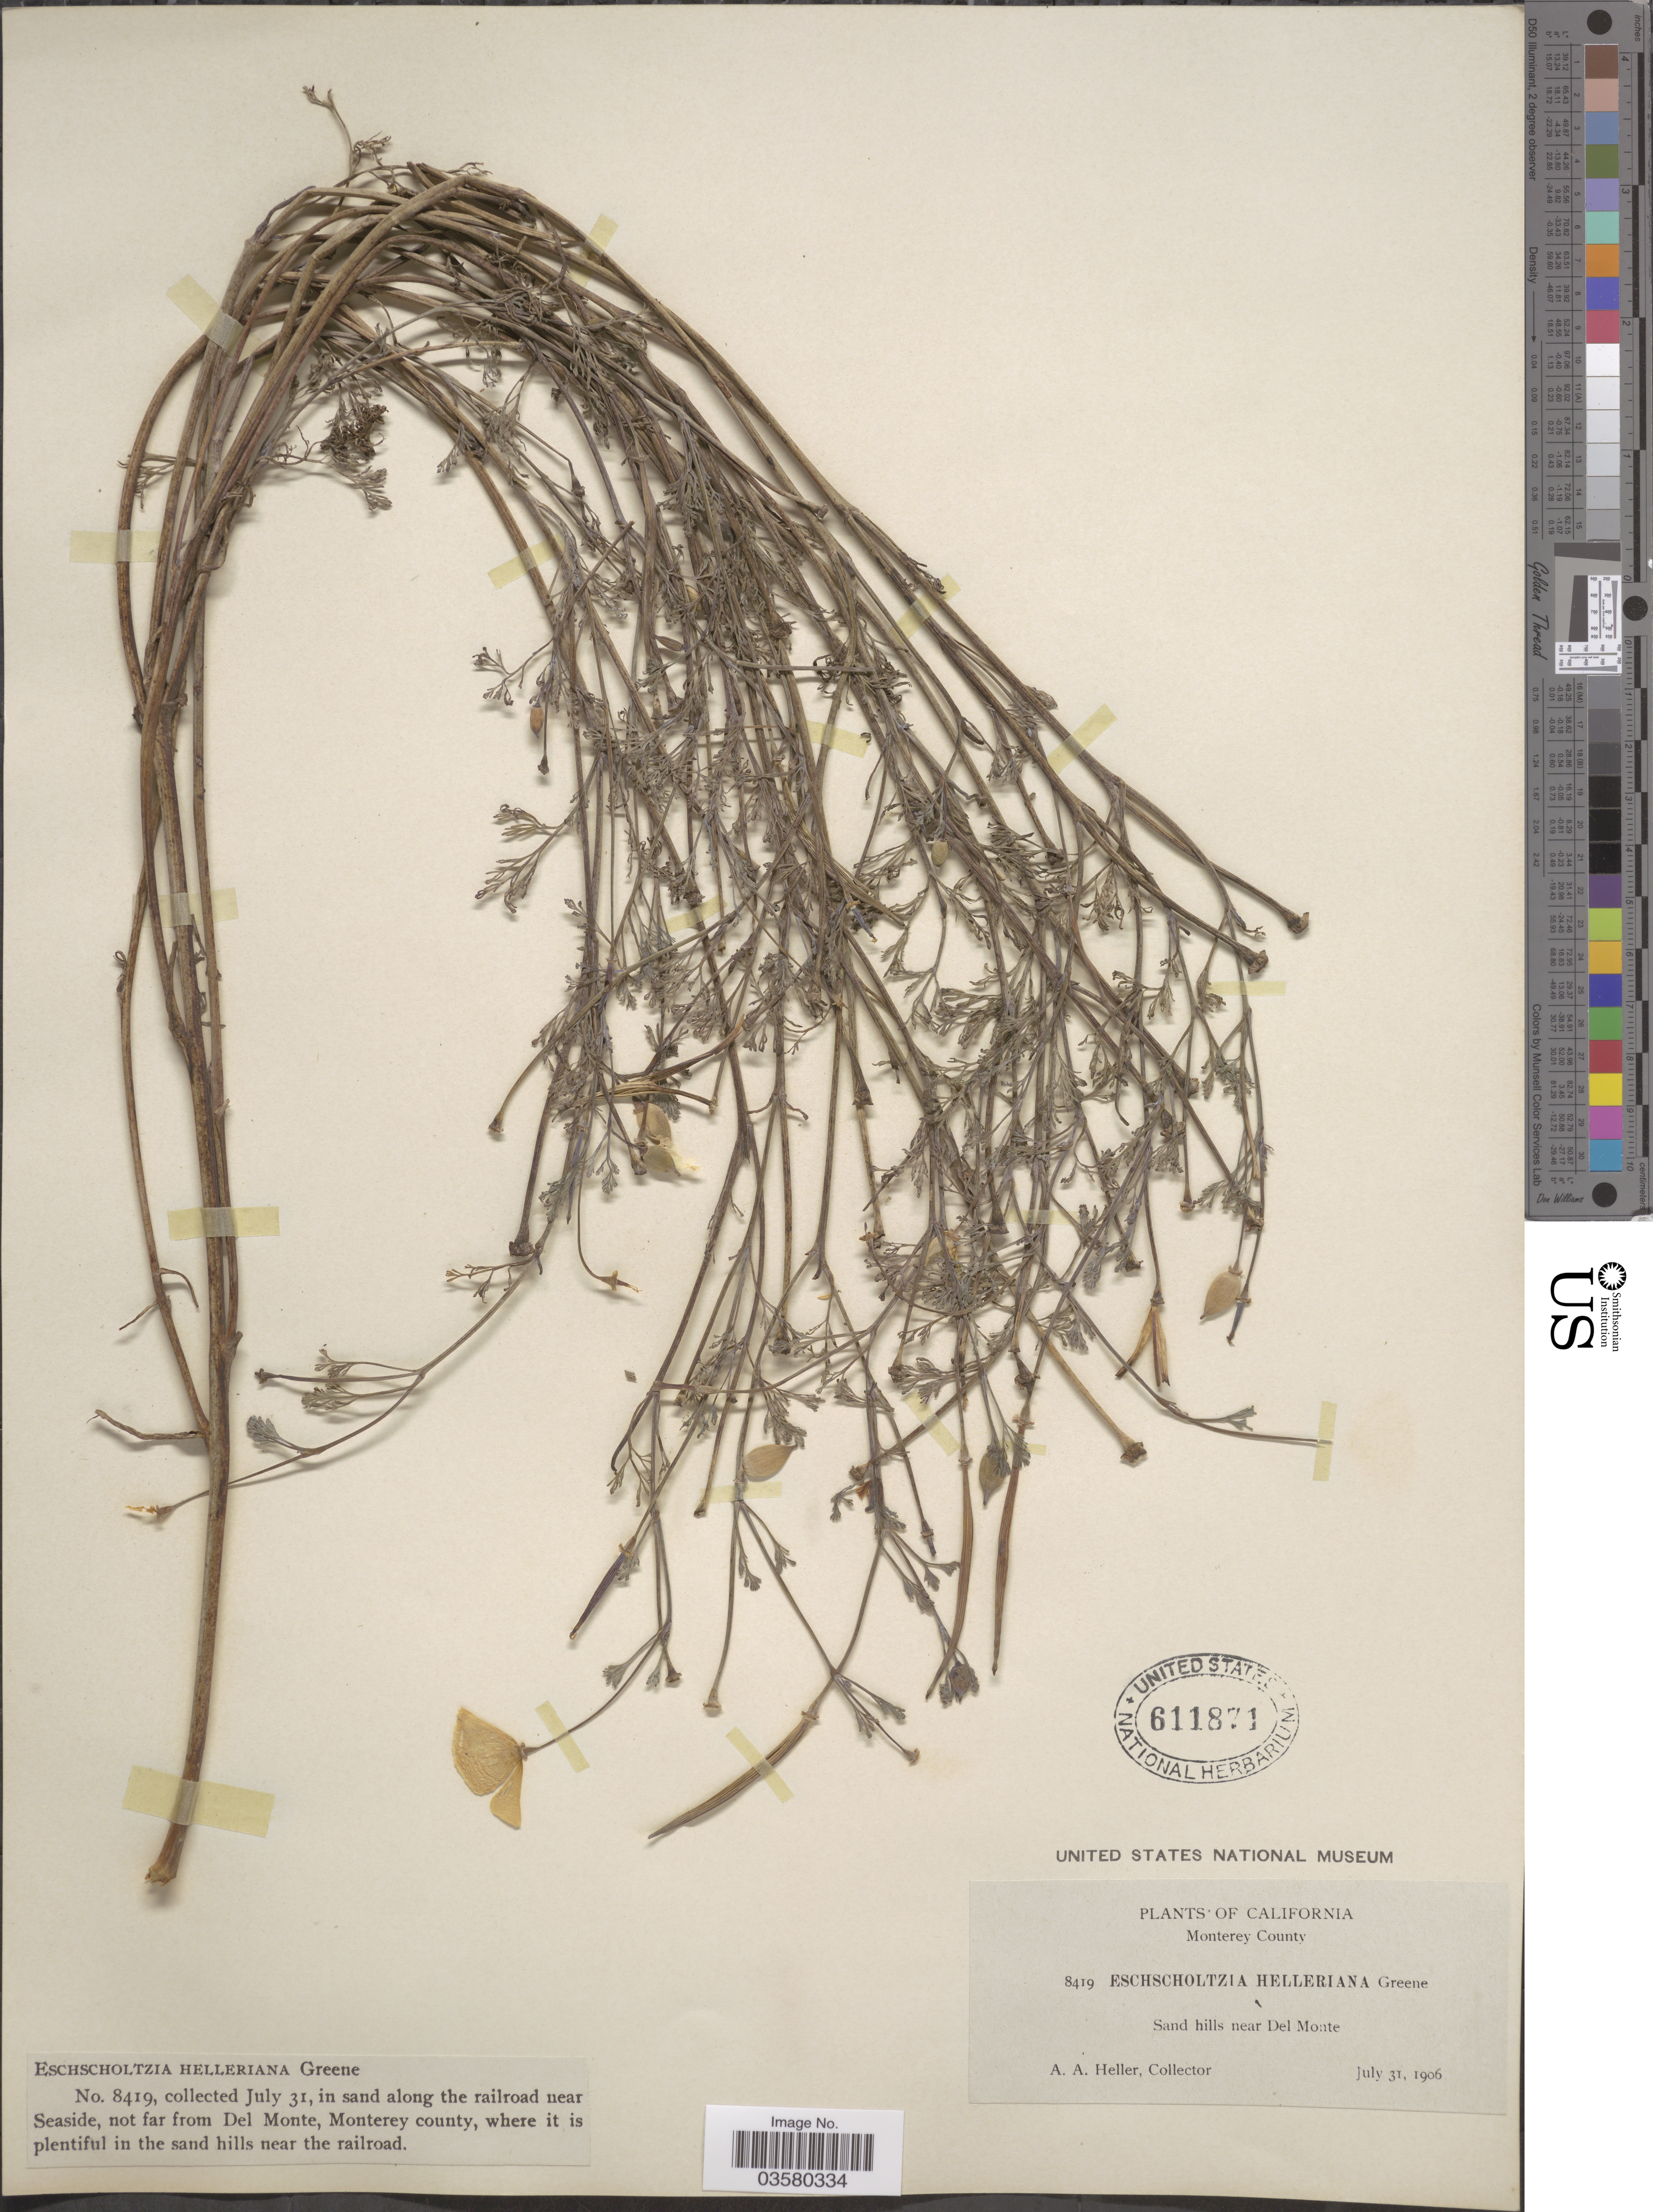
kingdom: Plantae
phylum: Tracheophyta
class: Magnoliopsida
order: Ranunculales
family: Papaveraceae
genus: Eschscholzia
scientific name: Eschscholzia californica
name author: Cham.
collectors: A. A. Heller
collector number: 8419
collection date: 1906-07-31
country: United States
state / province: California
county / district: Monterey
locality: In sand along the railroad near Seaside, not far from Del Monte, Monterey county. Sand hills near Del Monte.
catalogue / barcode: US 611871